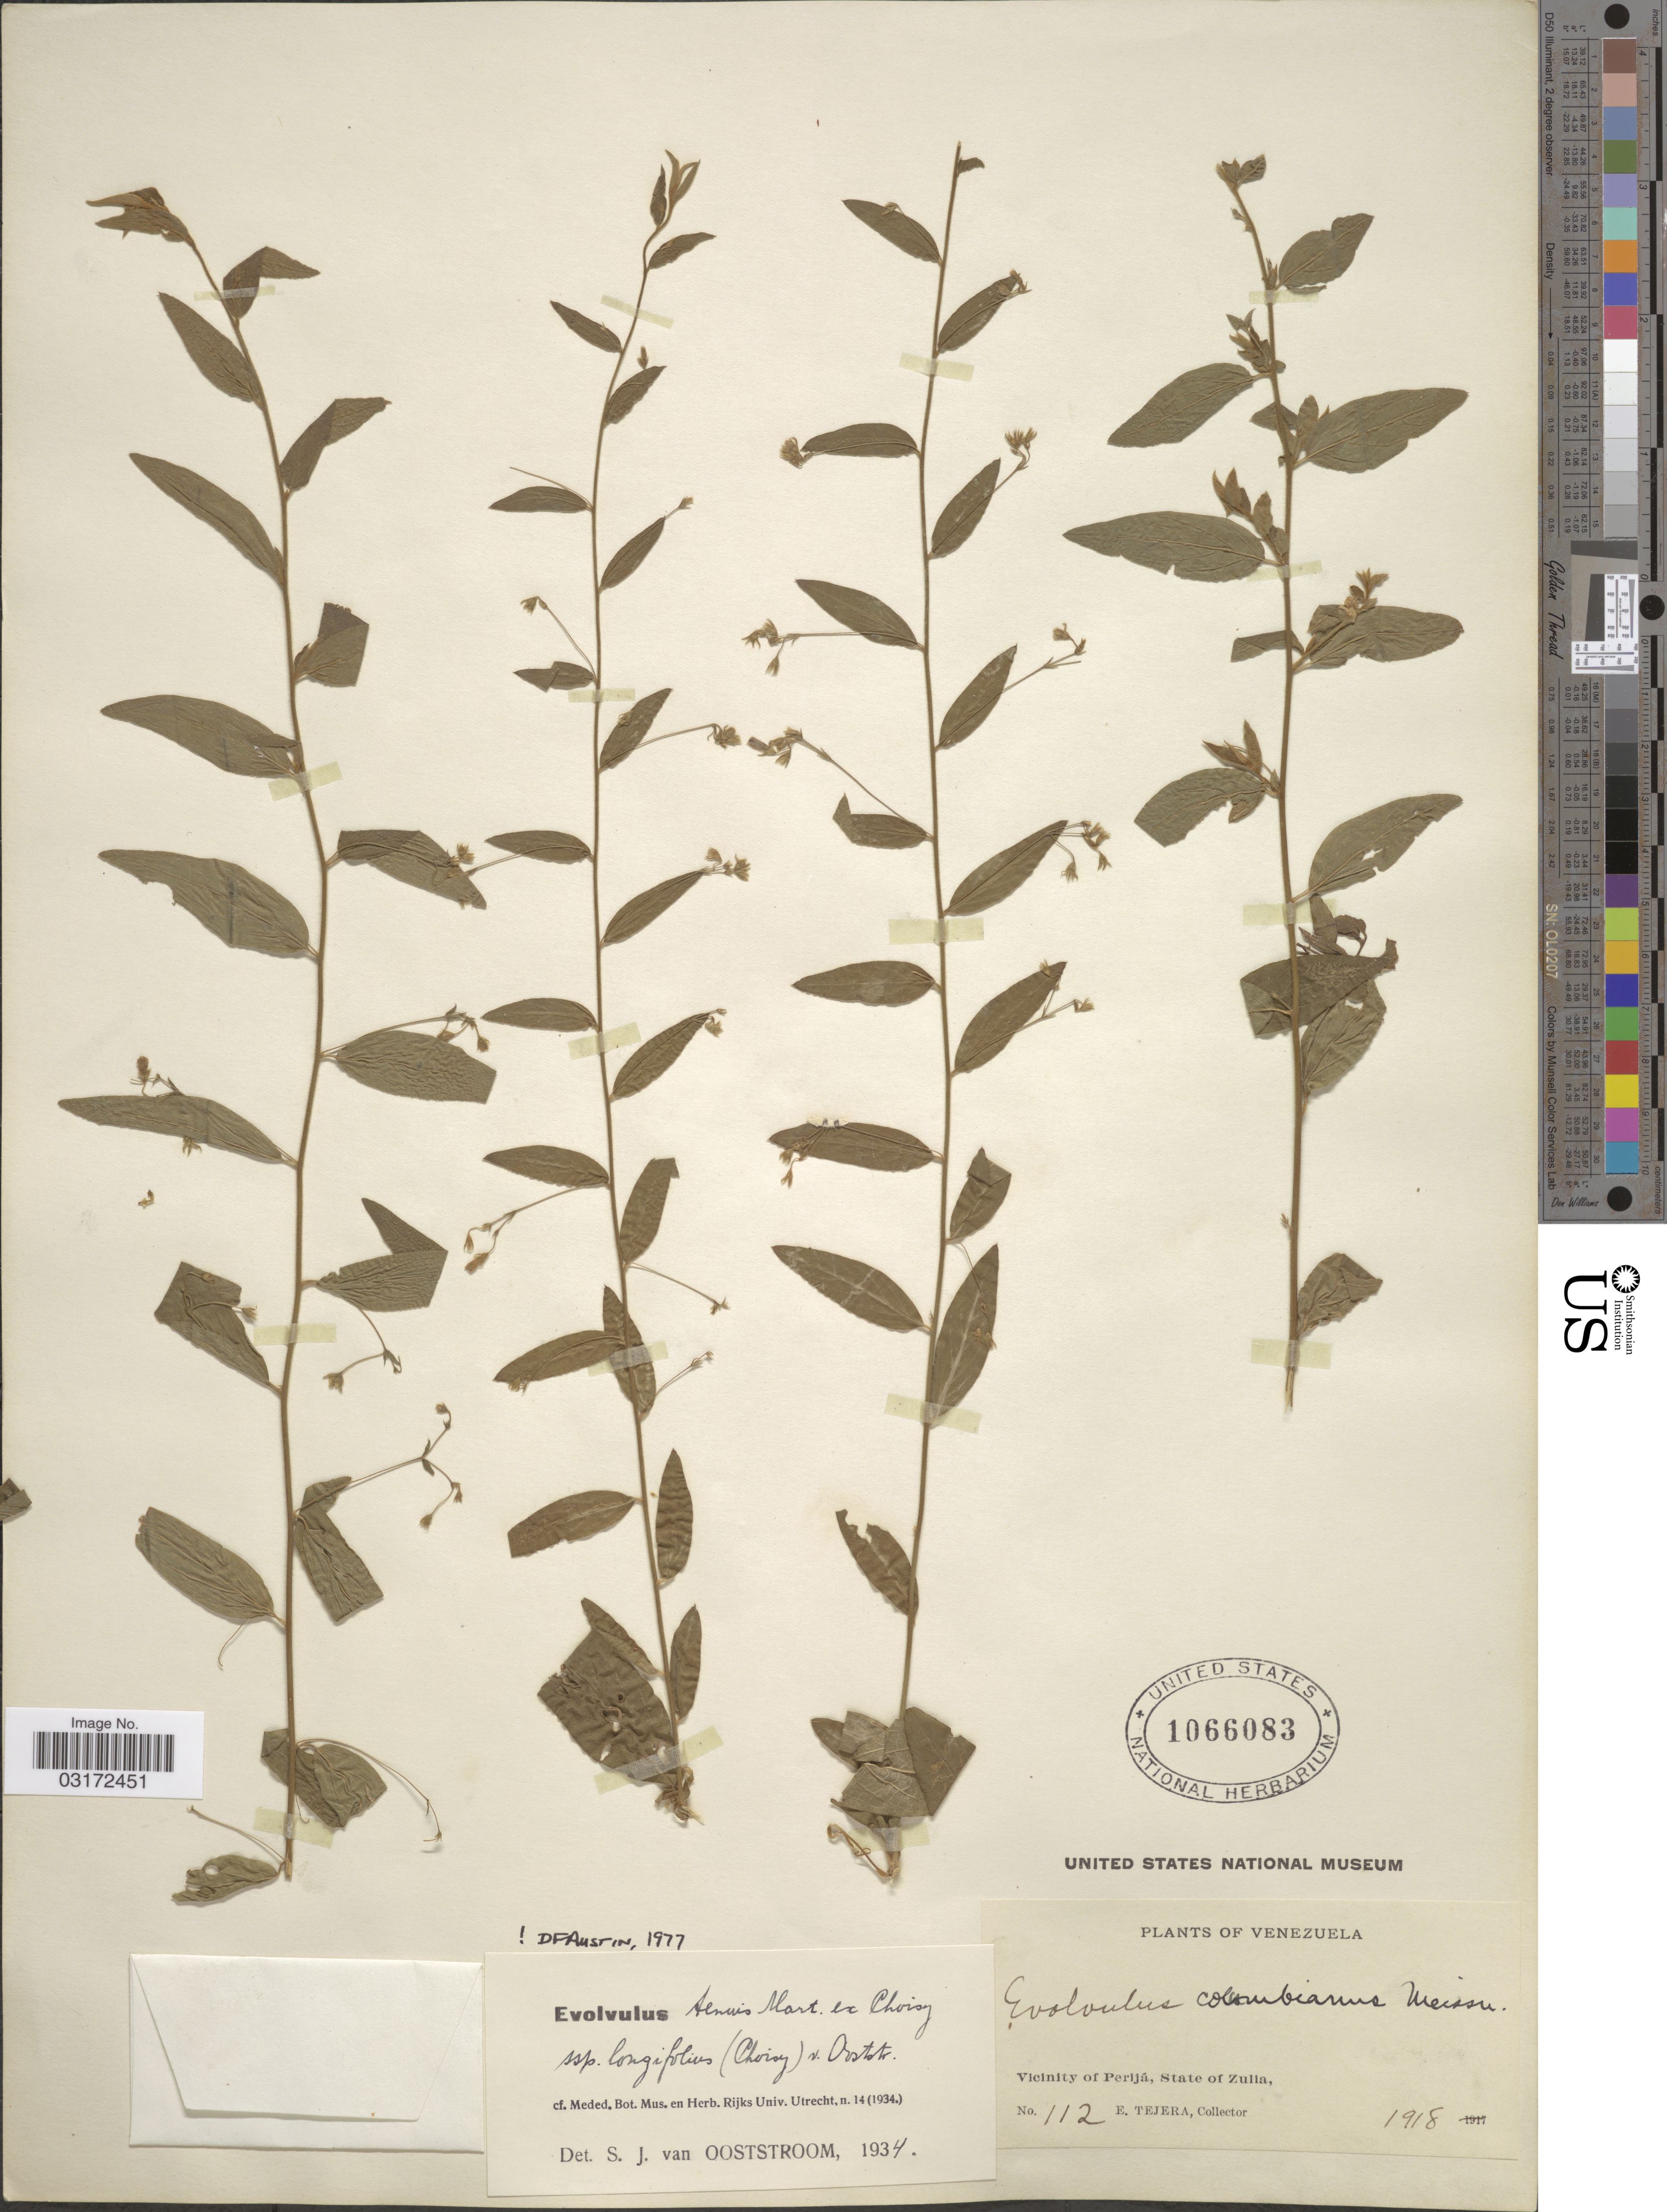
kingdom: Plantae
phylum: Tracheophyta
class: Magnoliopsida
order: Solanales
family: Convolvulaceae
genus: Evolvulus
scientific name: Evolvulus tenuis subsp. longifolius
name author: Mart. ex Choisy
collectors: E. Tejera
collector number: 112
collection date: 1918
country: Venezuela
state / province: Zulia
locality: Vicinity of Perijá.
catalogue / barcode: US 1066083